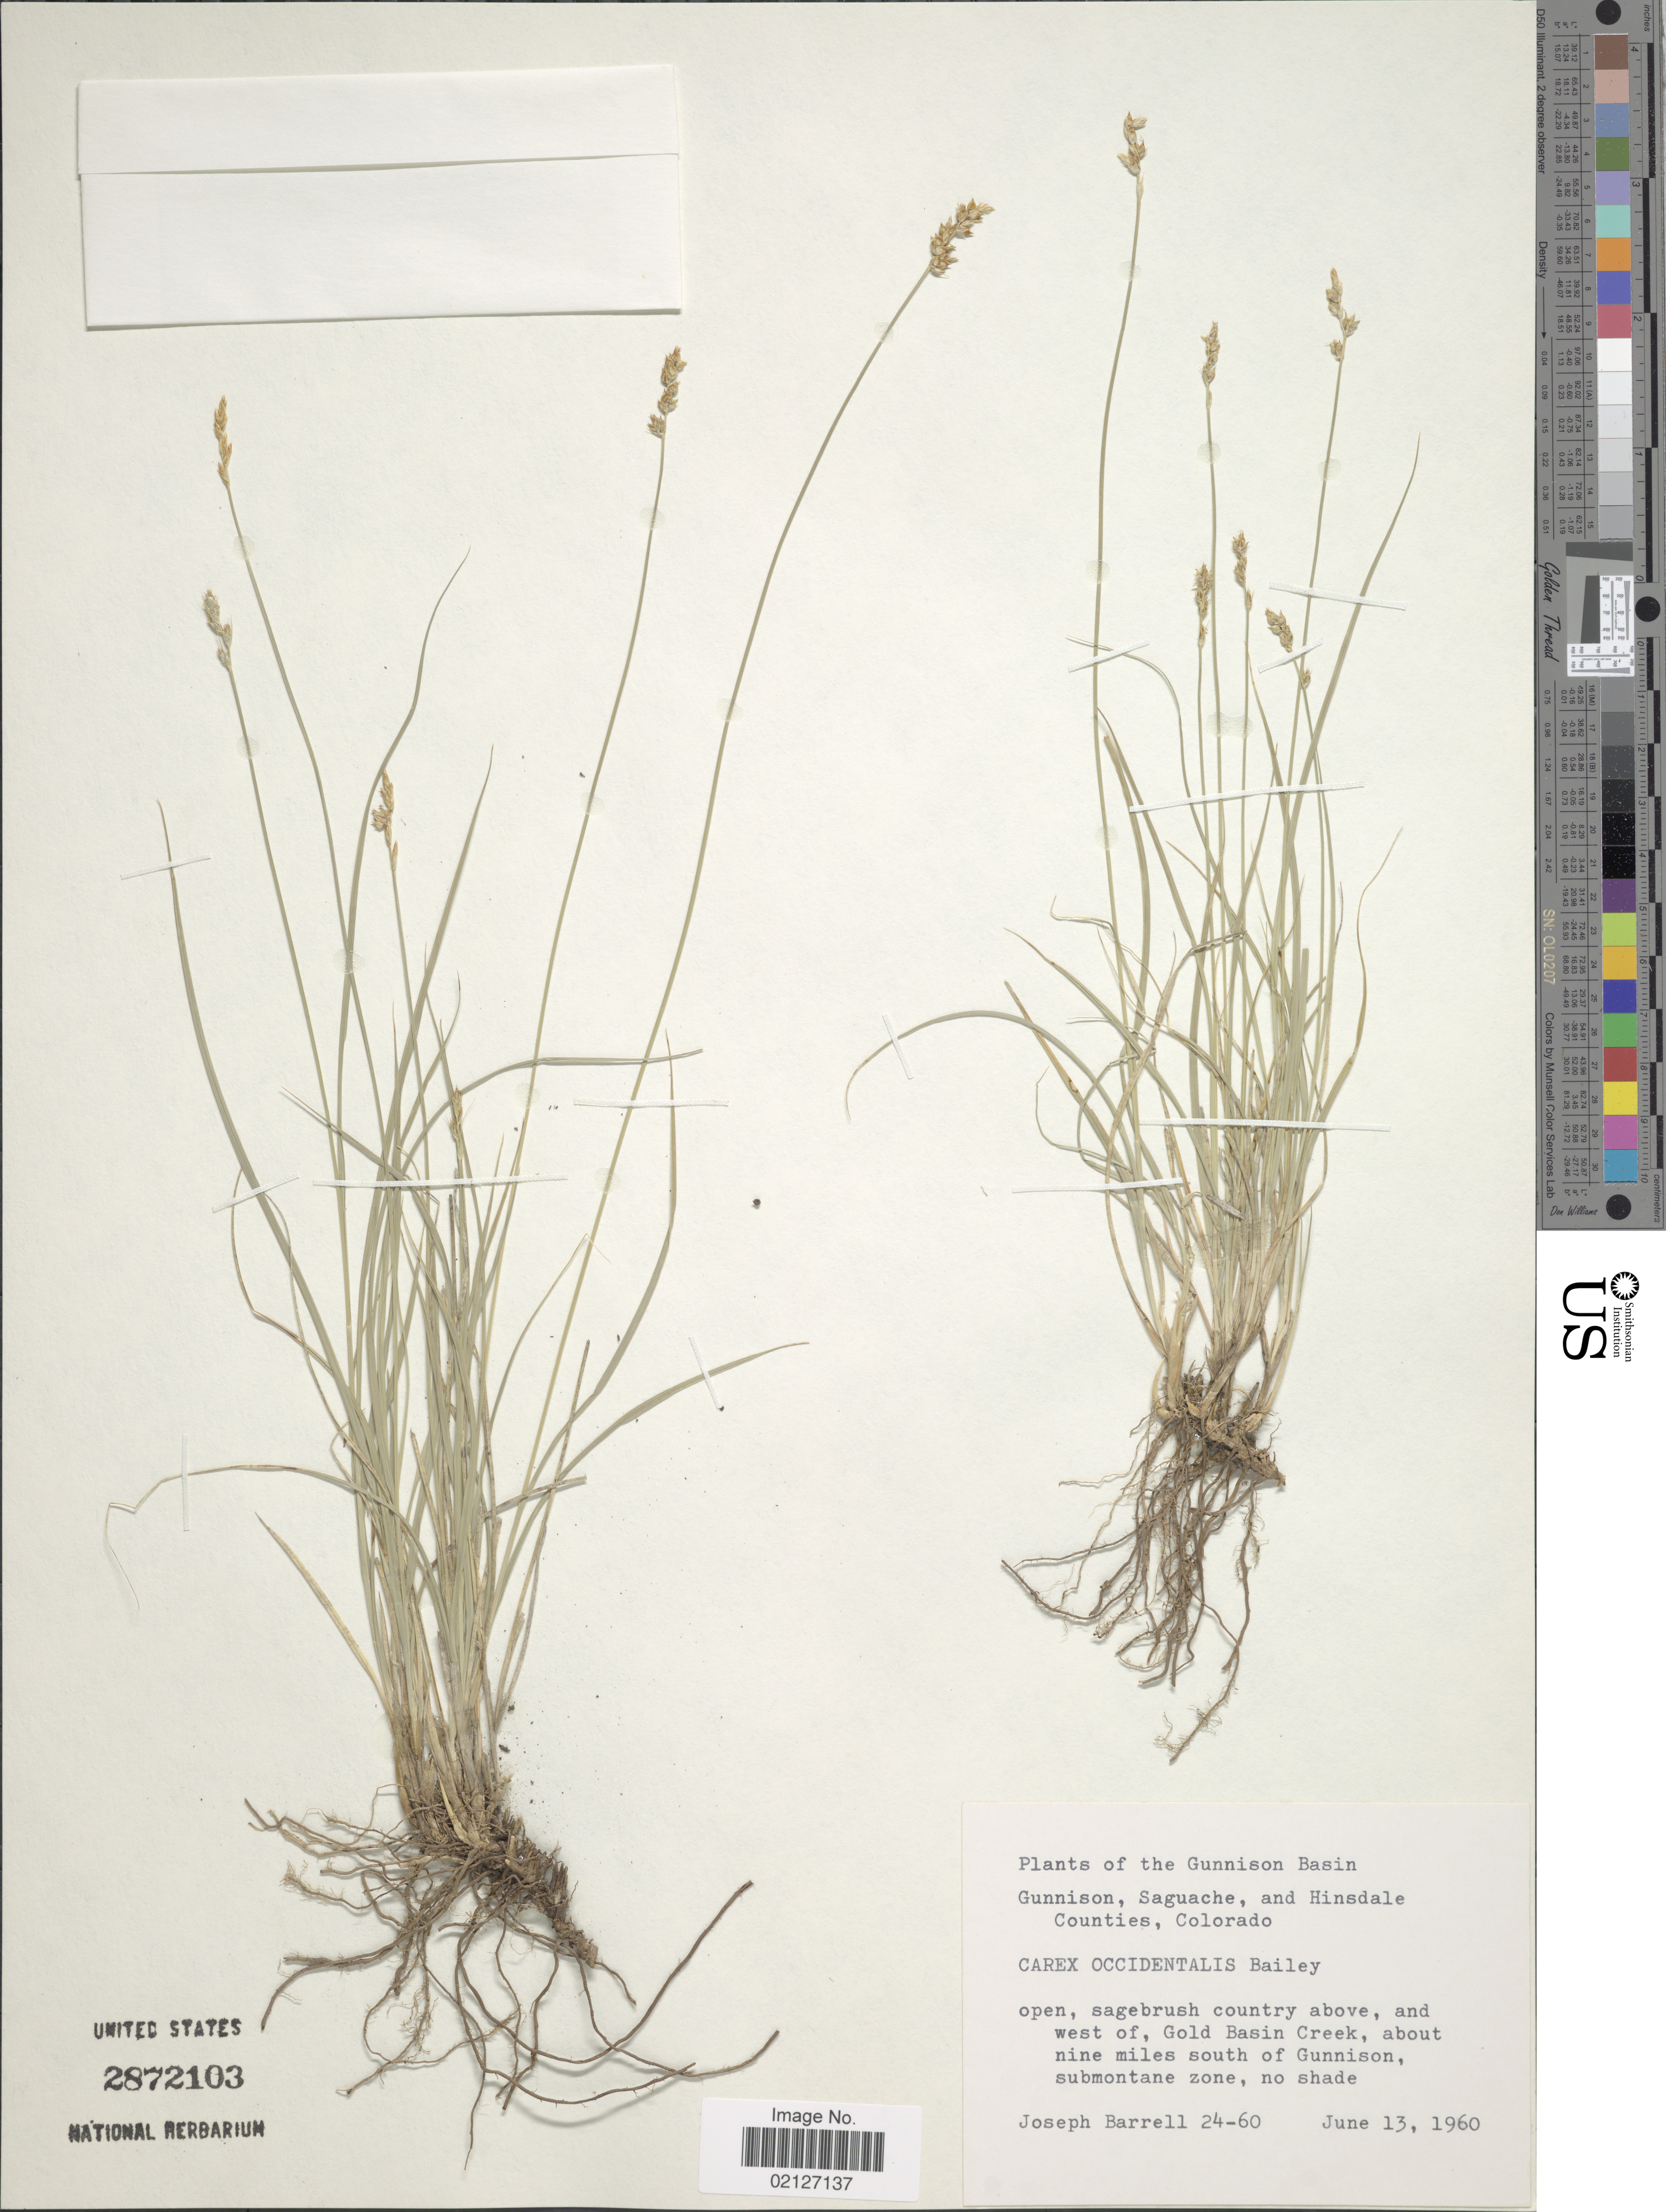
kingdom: Plantae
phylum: Tracheophyta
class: Liliopsida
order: Poales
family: Cyperaceae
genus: Carex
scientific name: Carex occidentalis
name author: L.H. Bailey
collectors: J. Barrell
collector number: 24-60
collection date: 1960-06-13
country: United States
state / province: Colorado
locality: Gunnison Basin, Gunnison, Saguache, and Hinsdale Counties, above, and west of, Gold Basin Creek, about nine miles south of Gunnison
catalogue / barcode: US 2872103